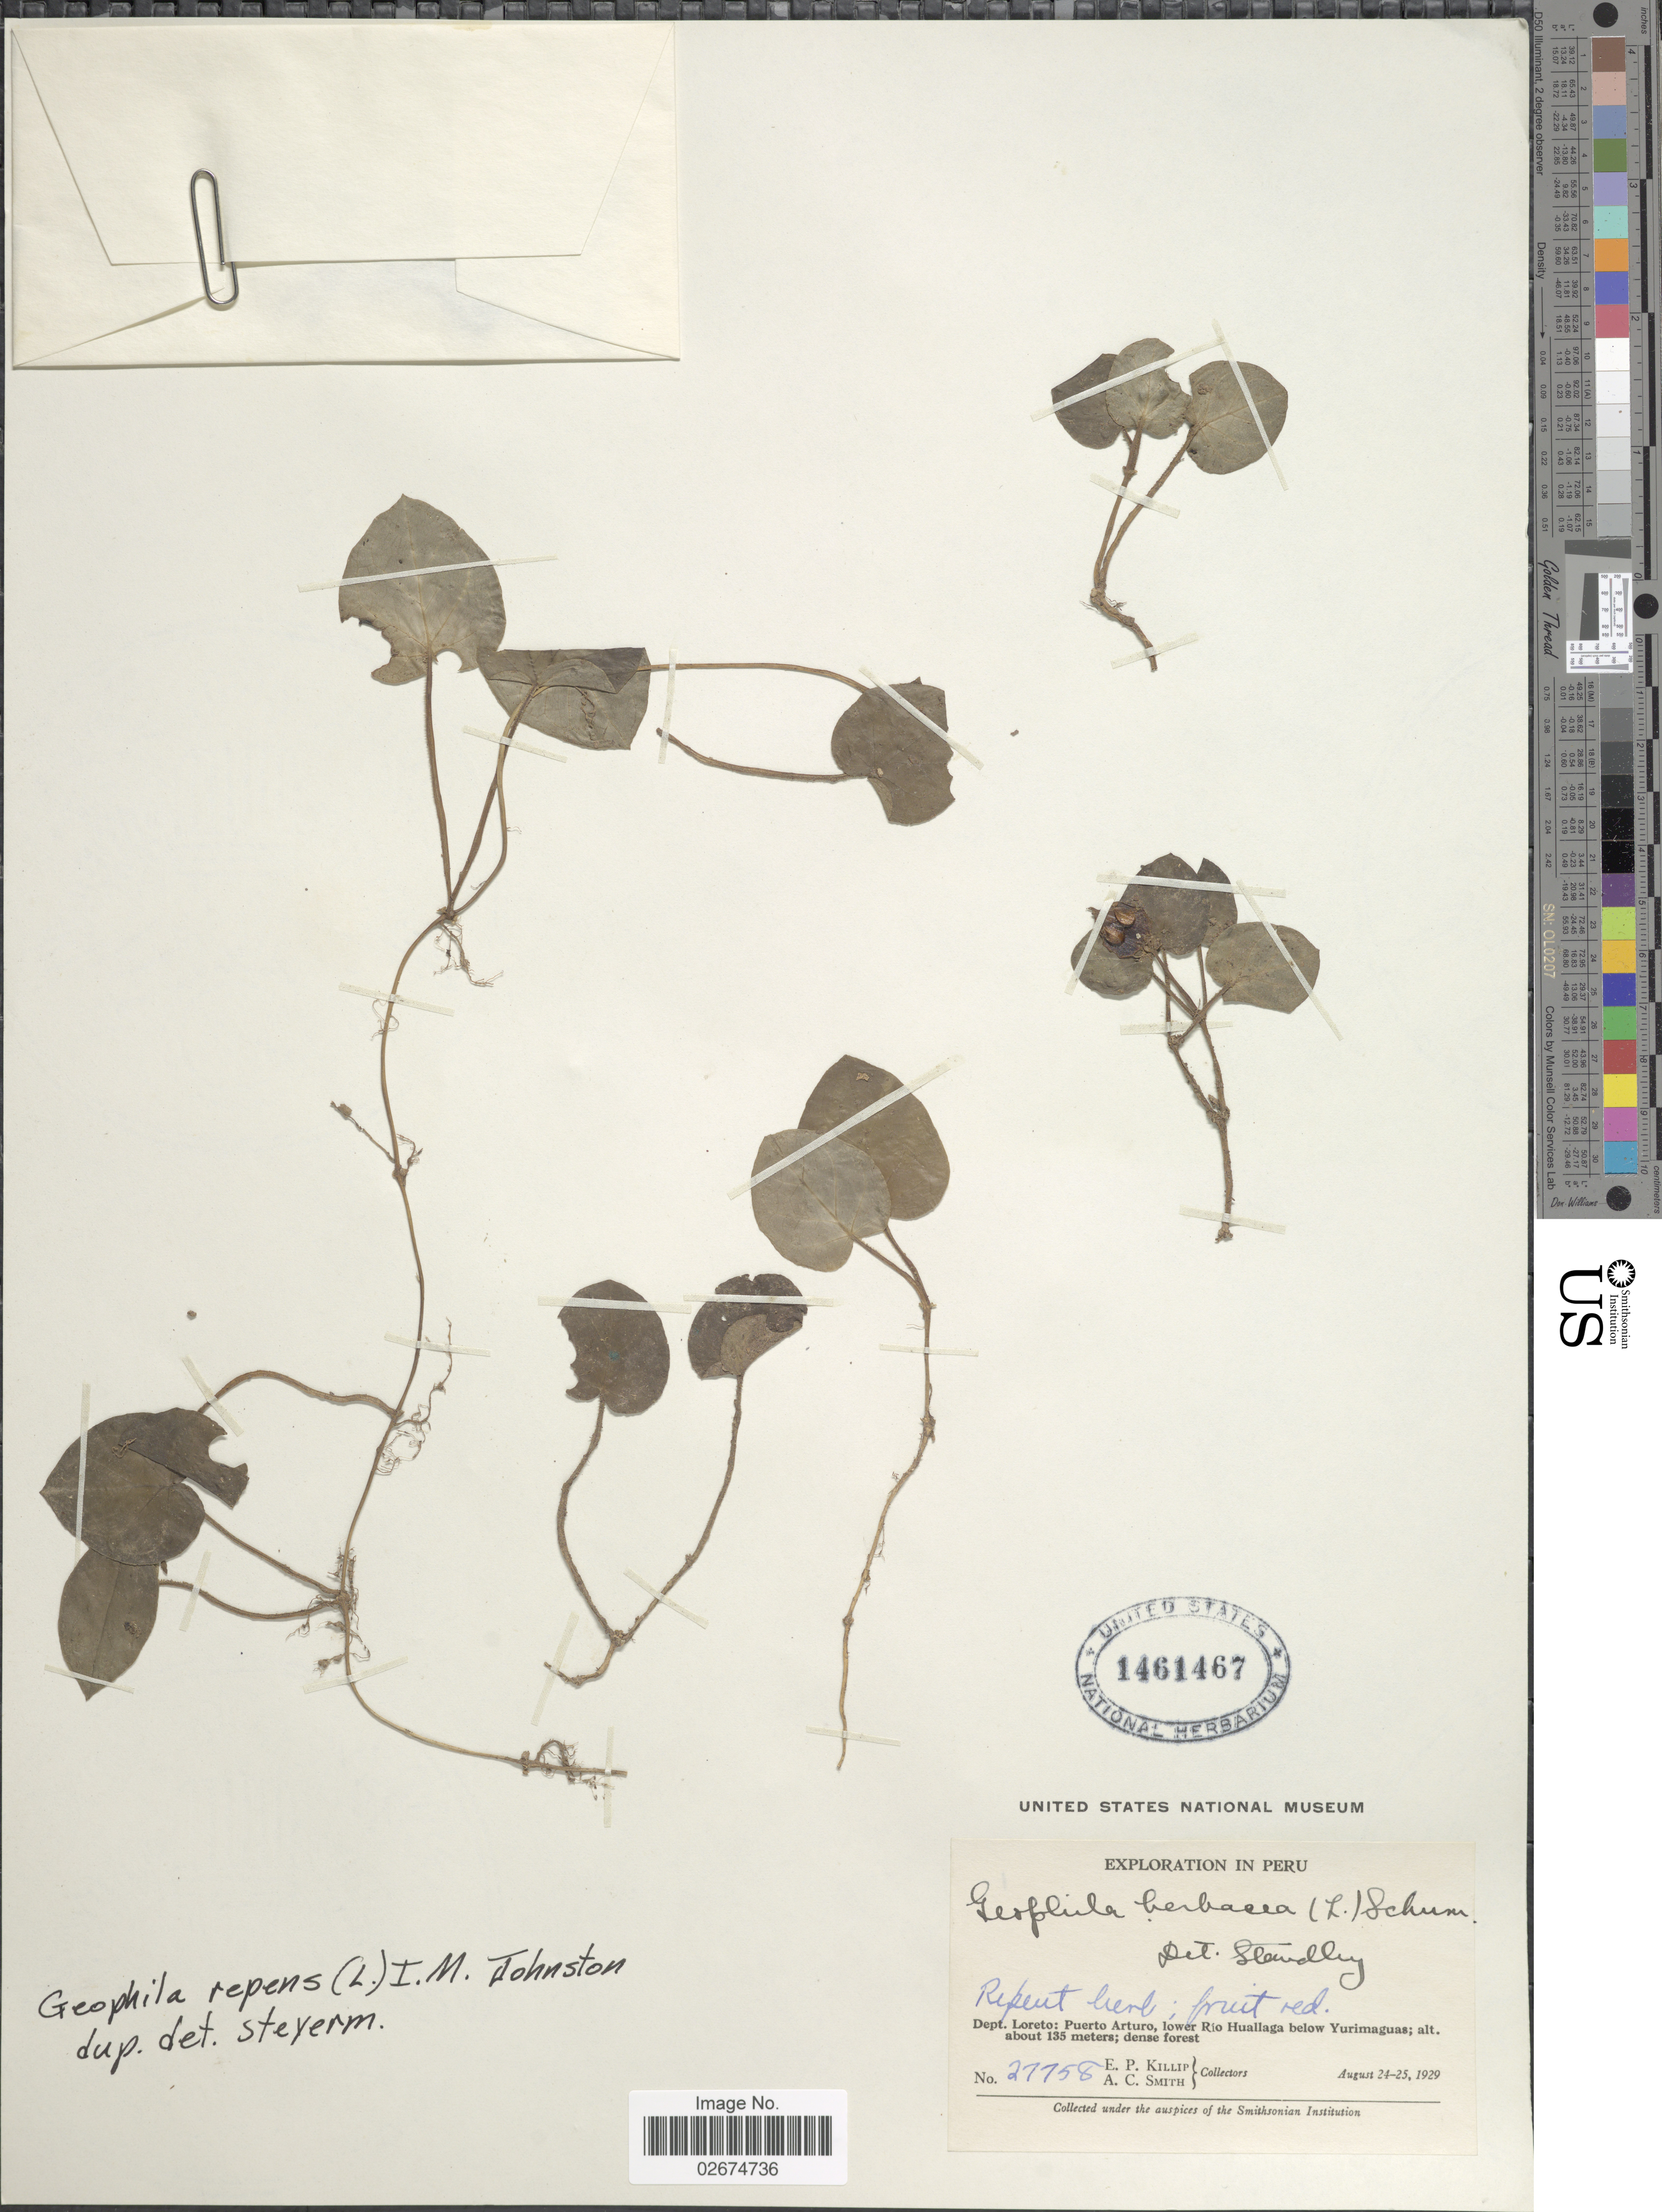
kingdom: Plantae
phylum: Tracheophyta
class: Magnoliopsida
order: Gentianales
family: Rubiaceae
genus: Carinta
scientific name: Carinta repens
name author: (L.) L.B. Sm. & Downs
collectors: E. P. Killip & A. C. Smith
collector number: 27758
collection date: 1929-08-24/1929-08-25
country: Peru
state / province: Loreto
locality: Dept. Loreto: Puerto Arturo, lower Rio Huallaga below Yurimaguas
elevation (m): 135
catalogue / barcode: US 1461467